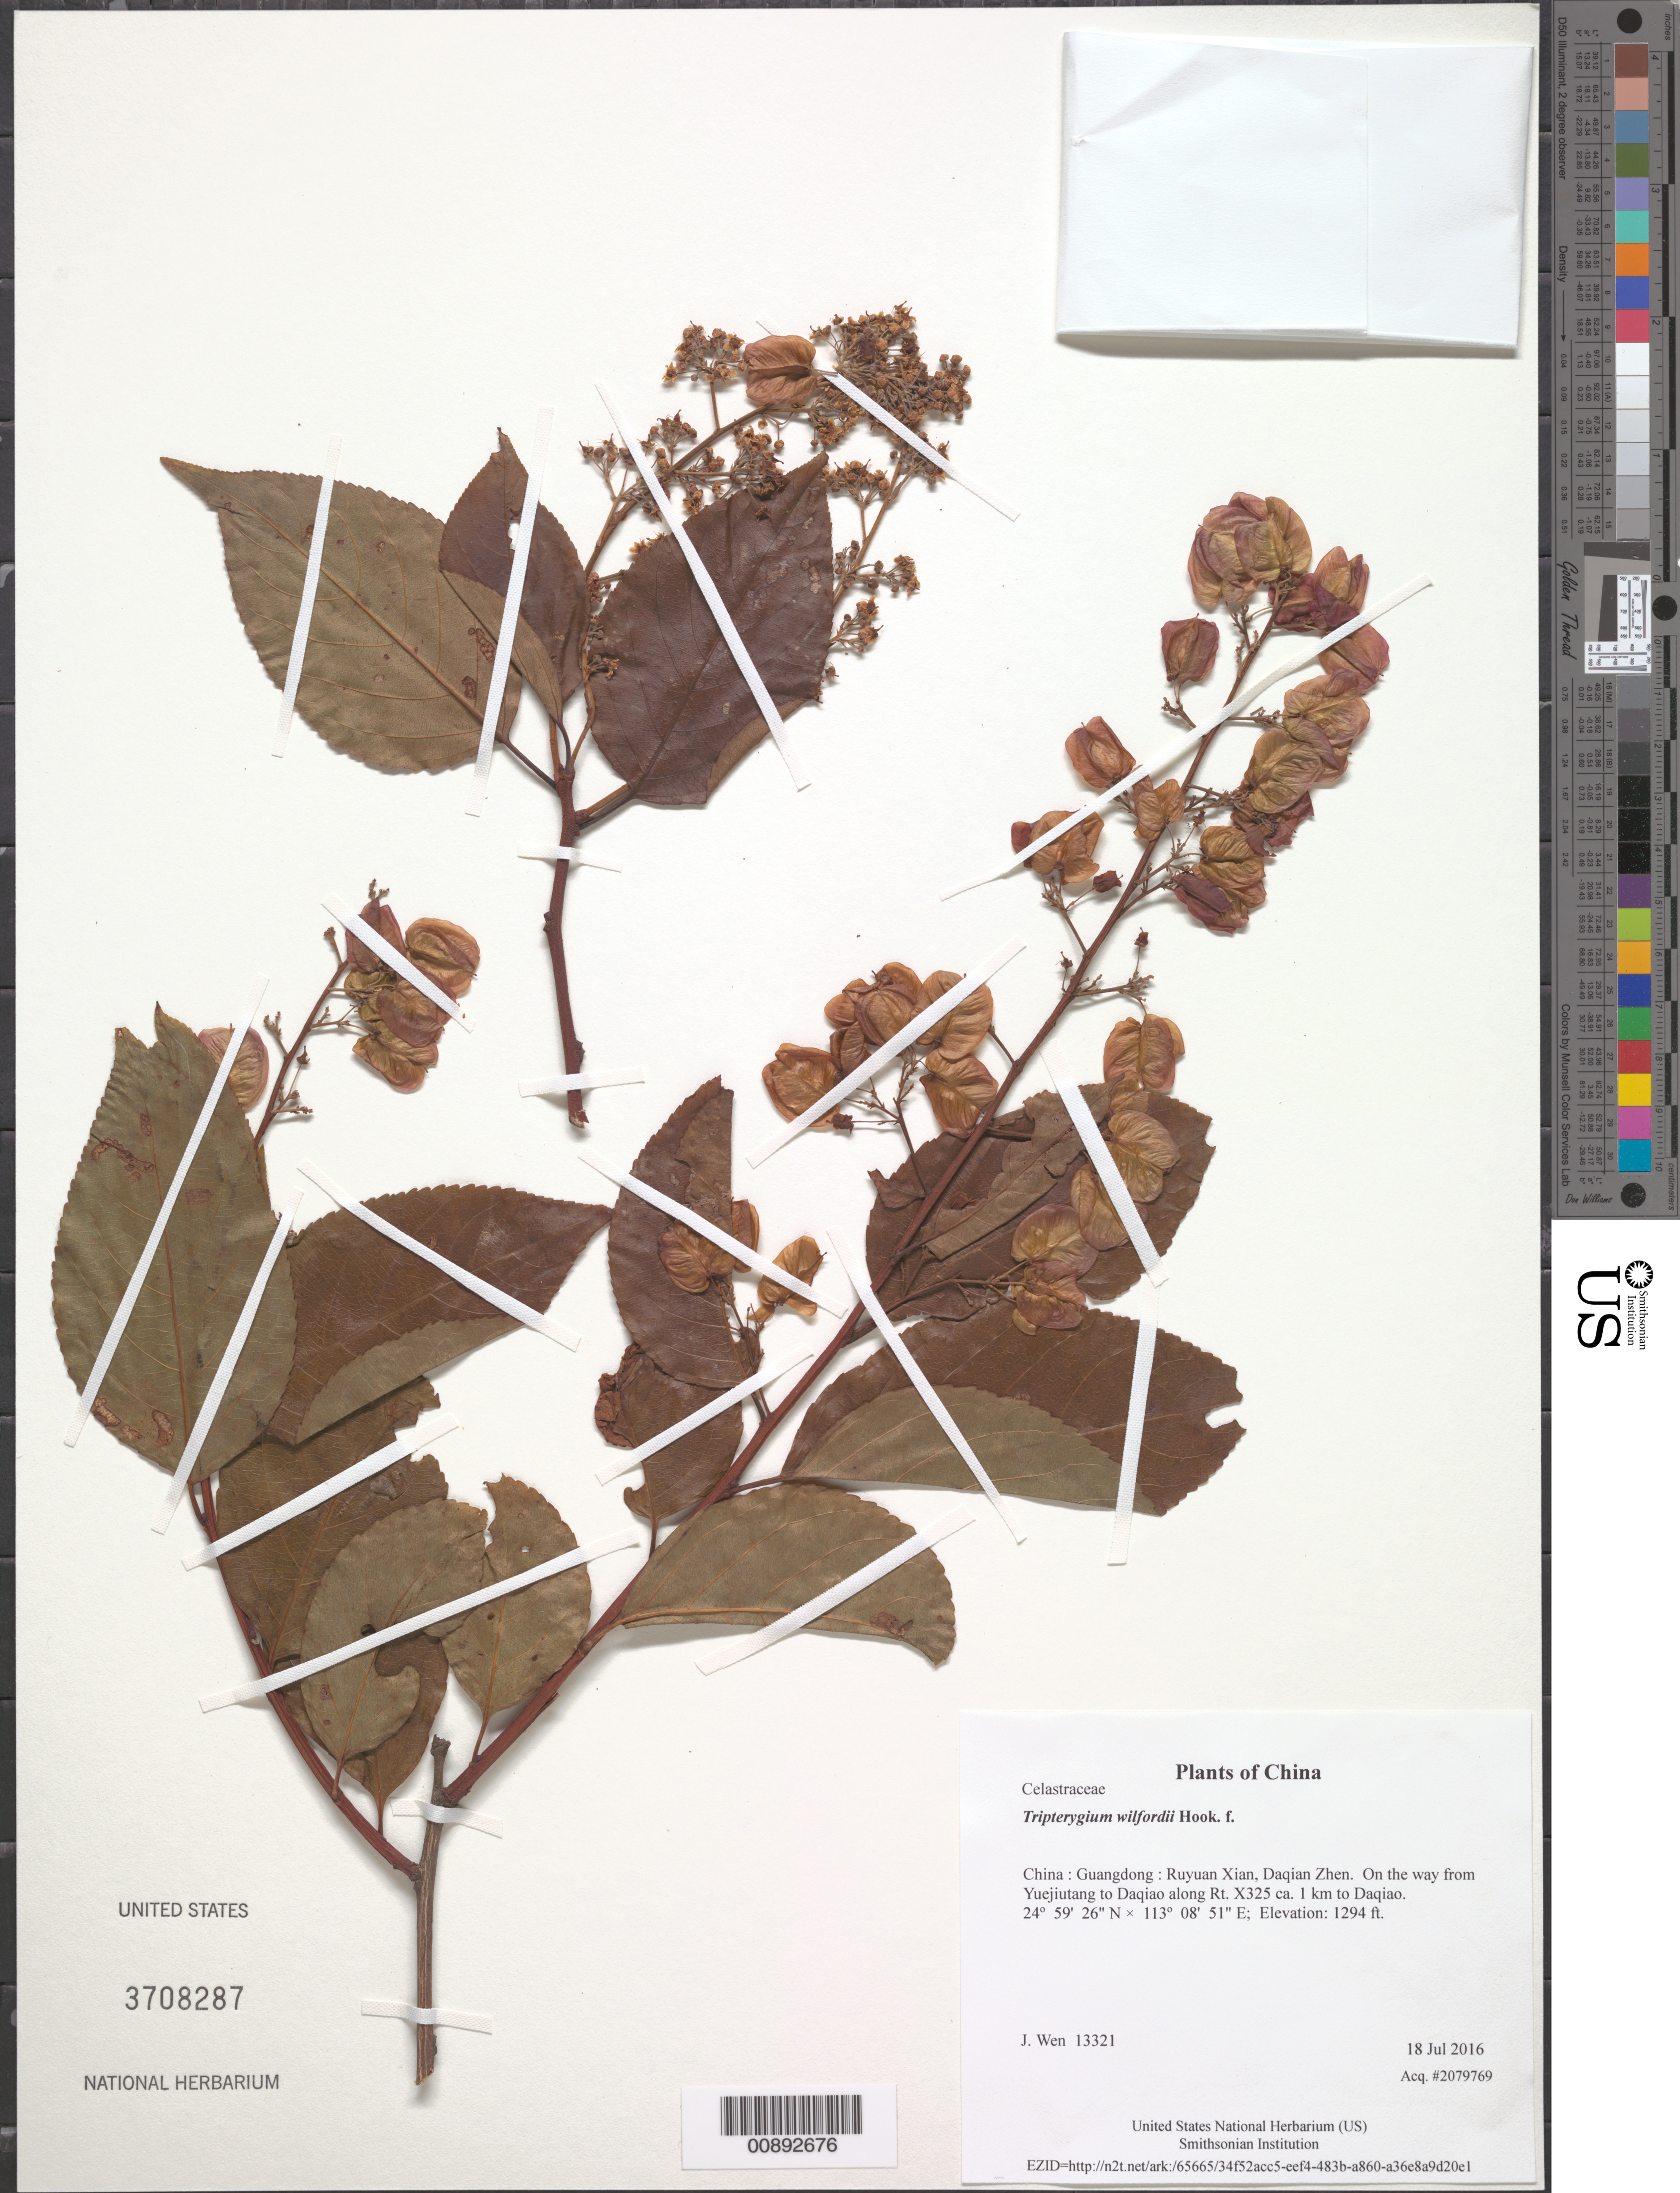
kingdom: Plantae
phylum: Tracheophyta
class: Magnoliopsida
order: Celastrales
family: Celastraceae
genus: Tripterygium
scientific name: Tripterygium wilfordii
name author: Hook. f.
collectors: J. Wen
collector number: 13321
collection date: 2016-07-18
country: China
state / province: Guangdong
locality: Ruyuan Xian, Daqian Zhen. On the way from Yuejiutang to Daqiao along Rt. X325 ca. 1 km to Daqiao.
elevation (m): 394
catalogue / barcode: US 3708287